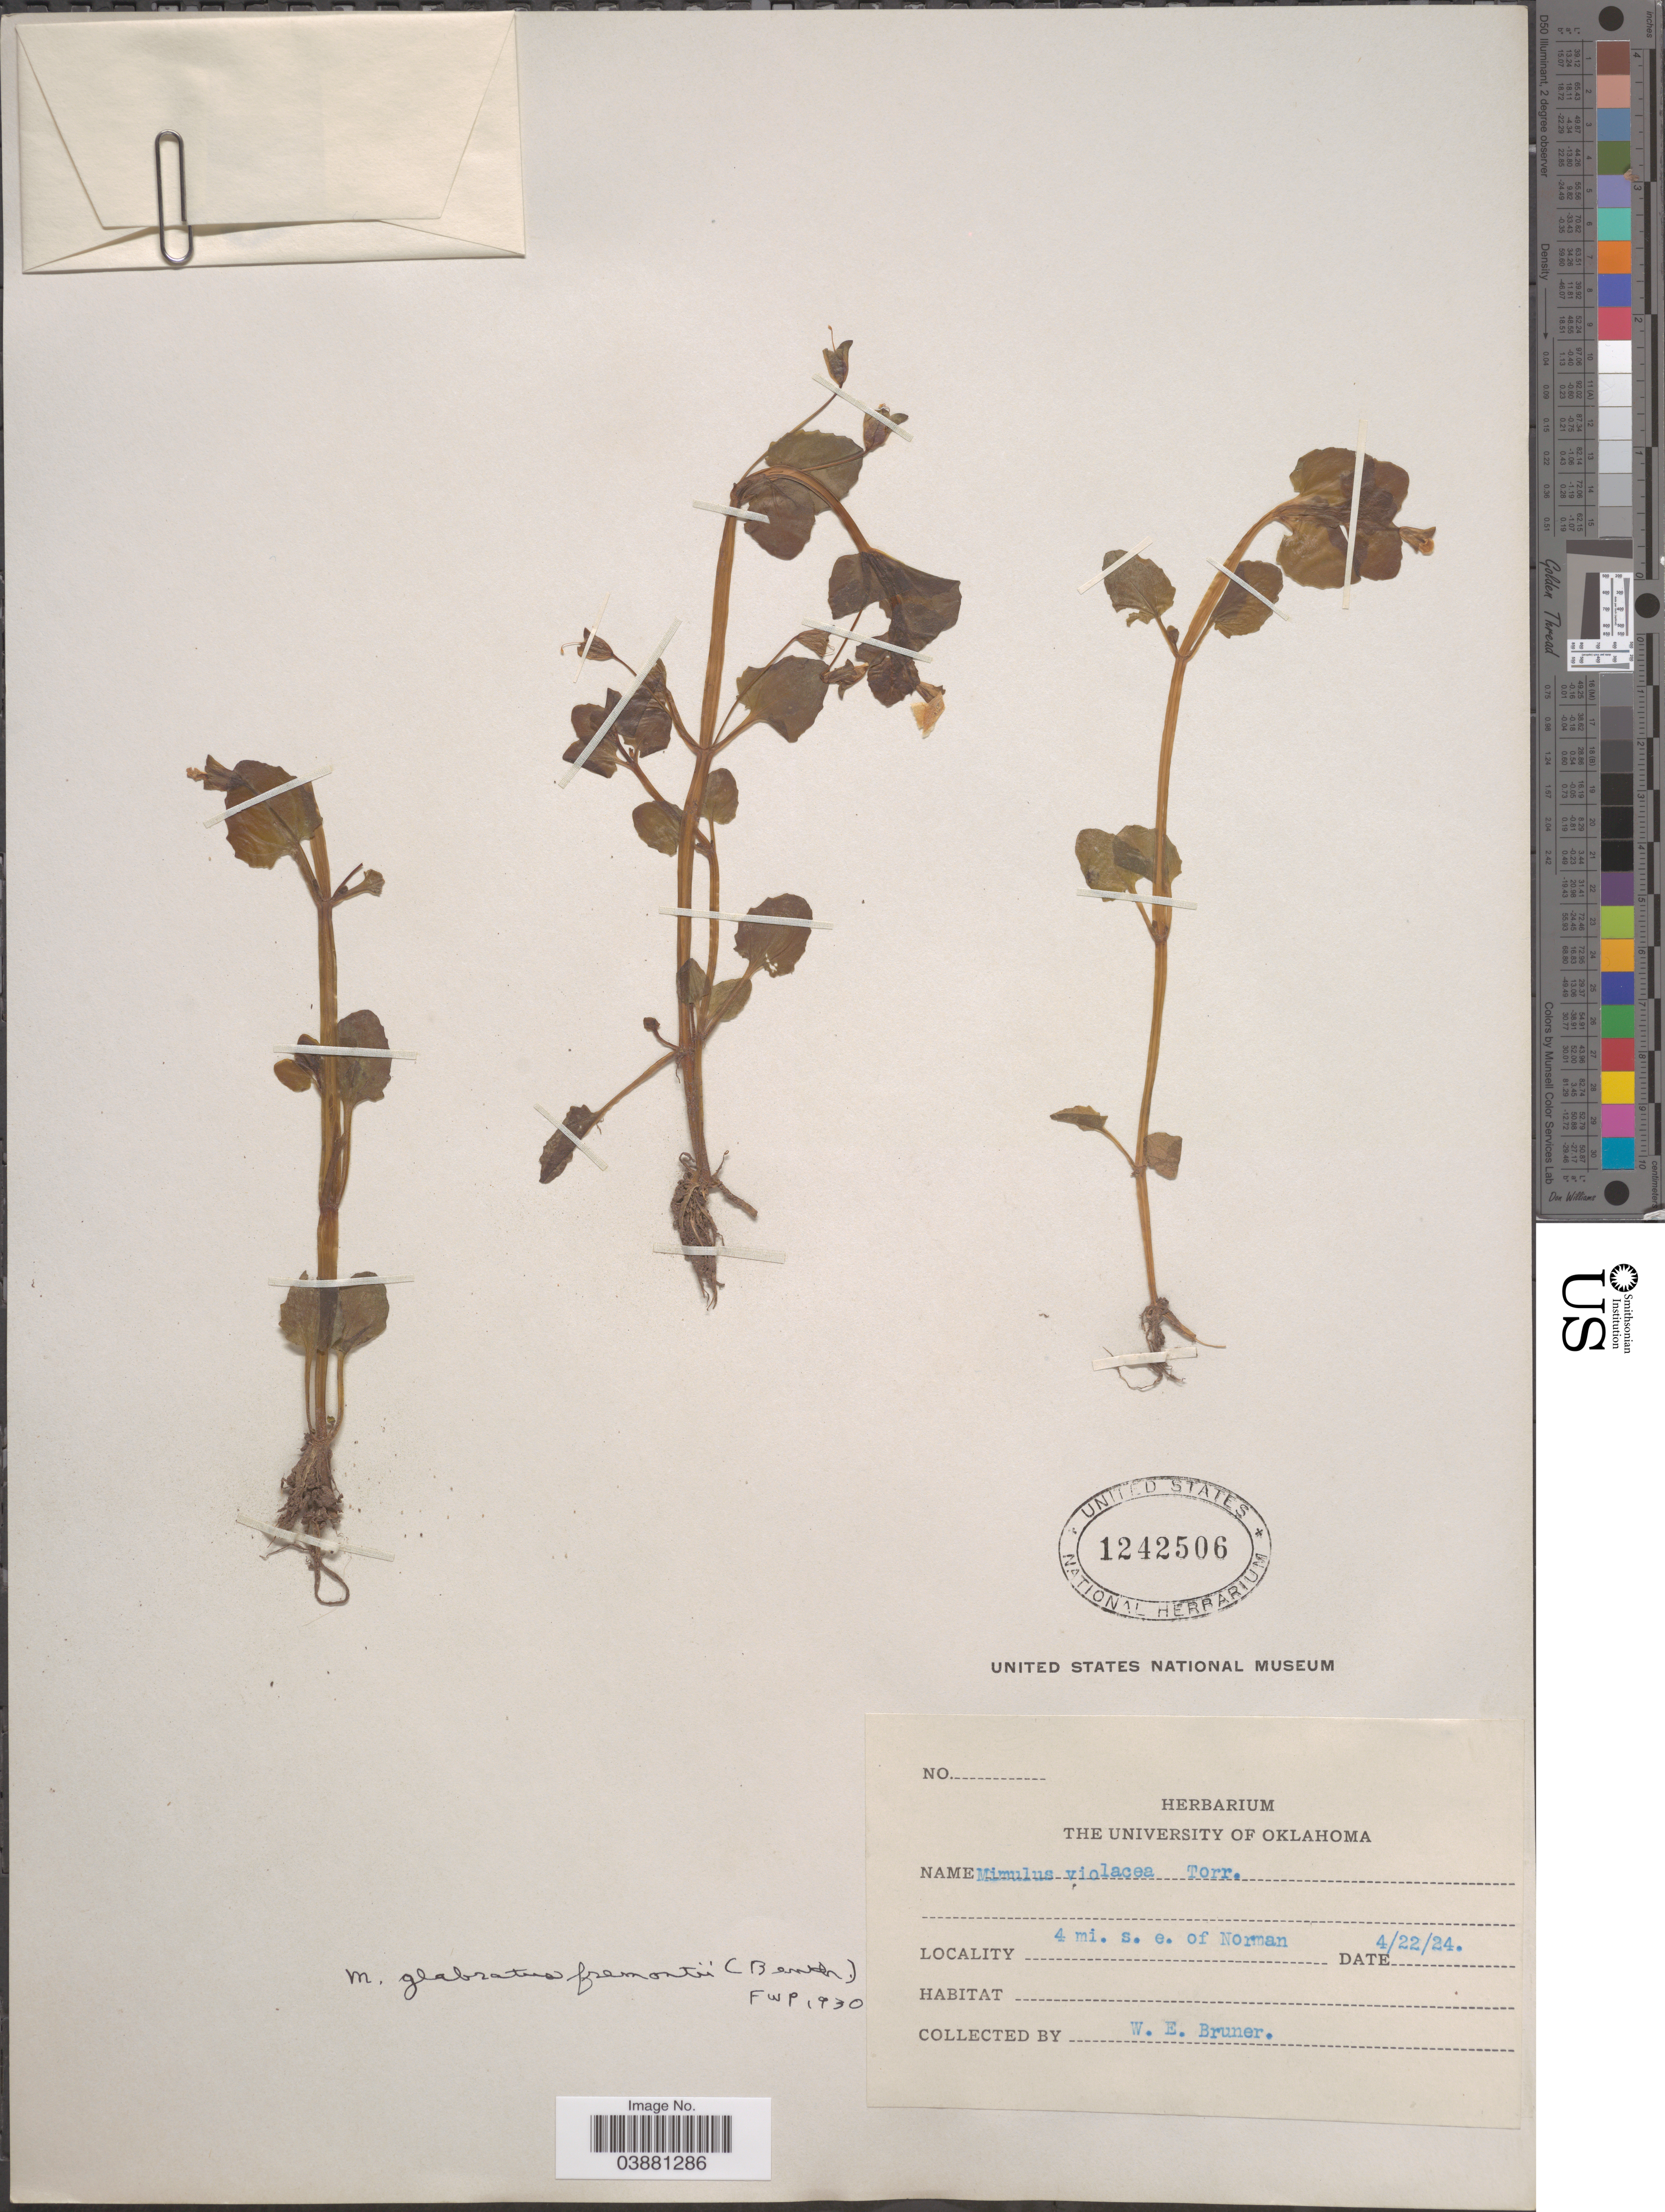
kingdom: Plantae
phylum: Tracheophyta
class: Magnoliopsida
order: Lamiales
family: Phrymaceae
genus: Mimulus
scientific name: Mimulus glabratus var. fremontii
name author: Kunth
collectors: W. Bruner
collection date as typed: Transcribed d/m/y: 22/4/24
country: United States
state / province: Oklahoma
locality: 4 mi. s. e. of Norman.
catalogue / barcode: US 1242506